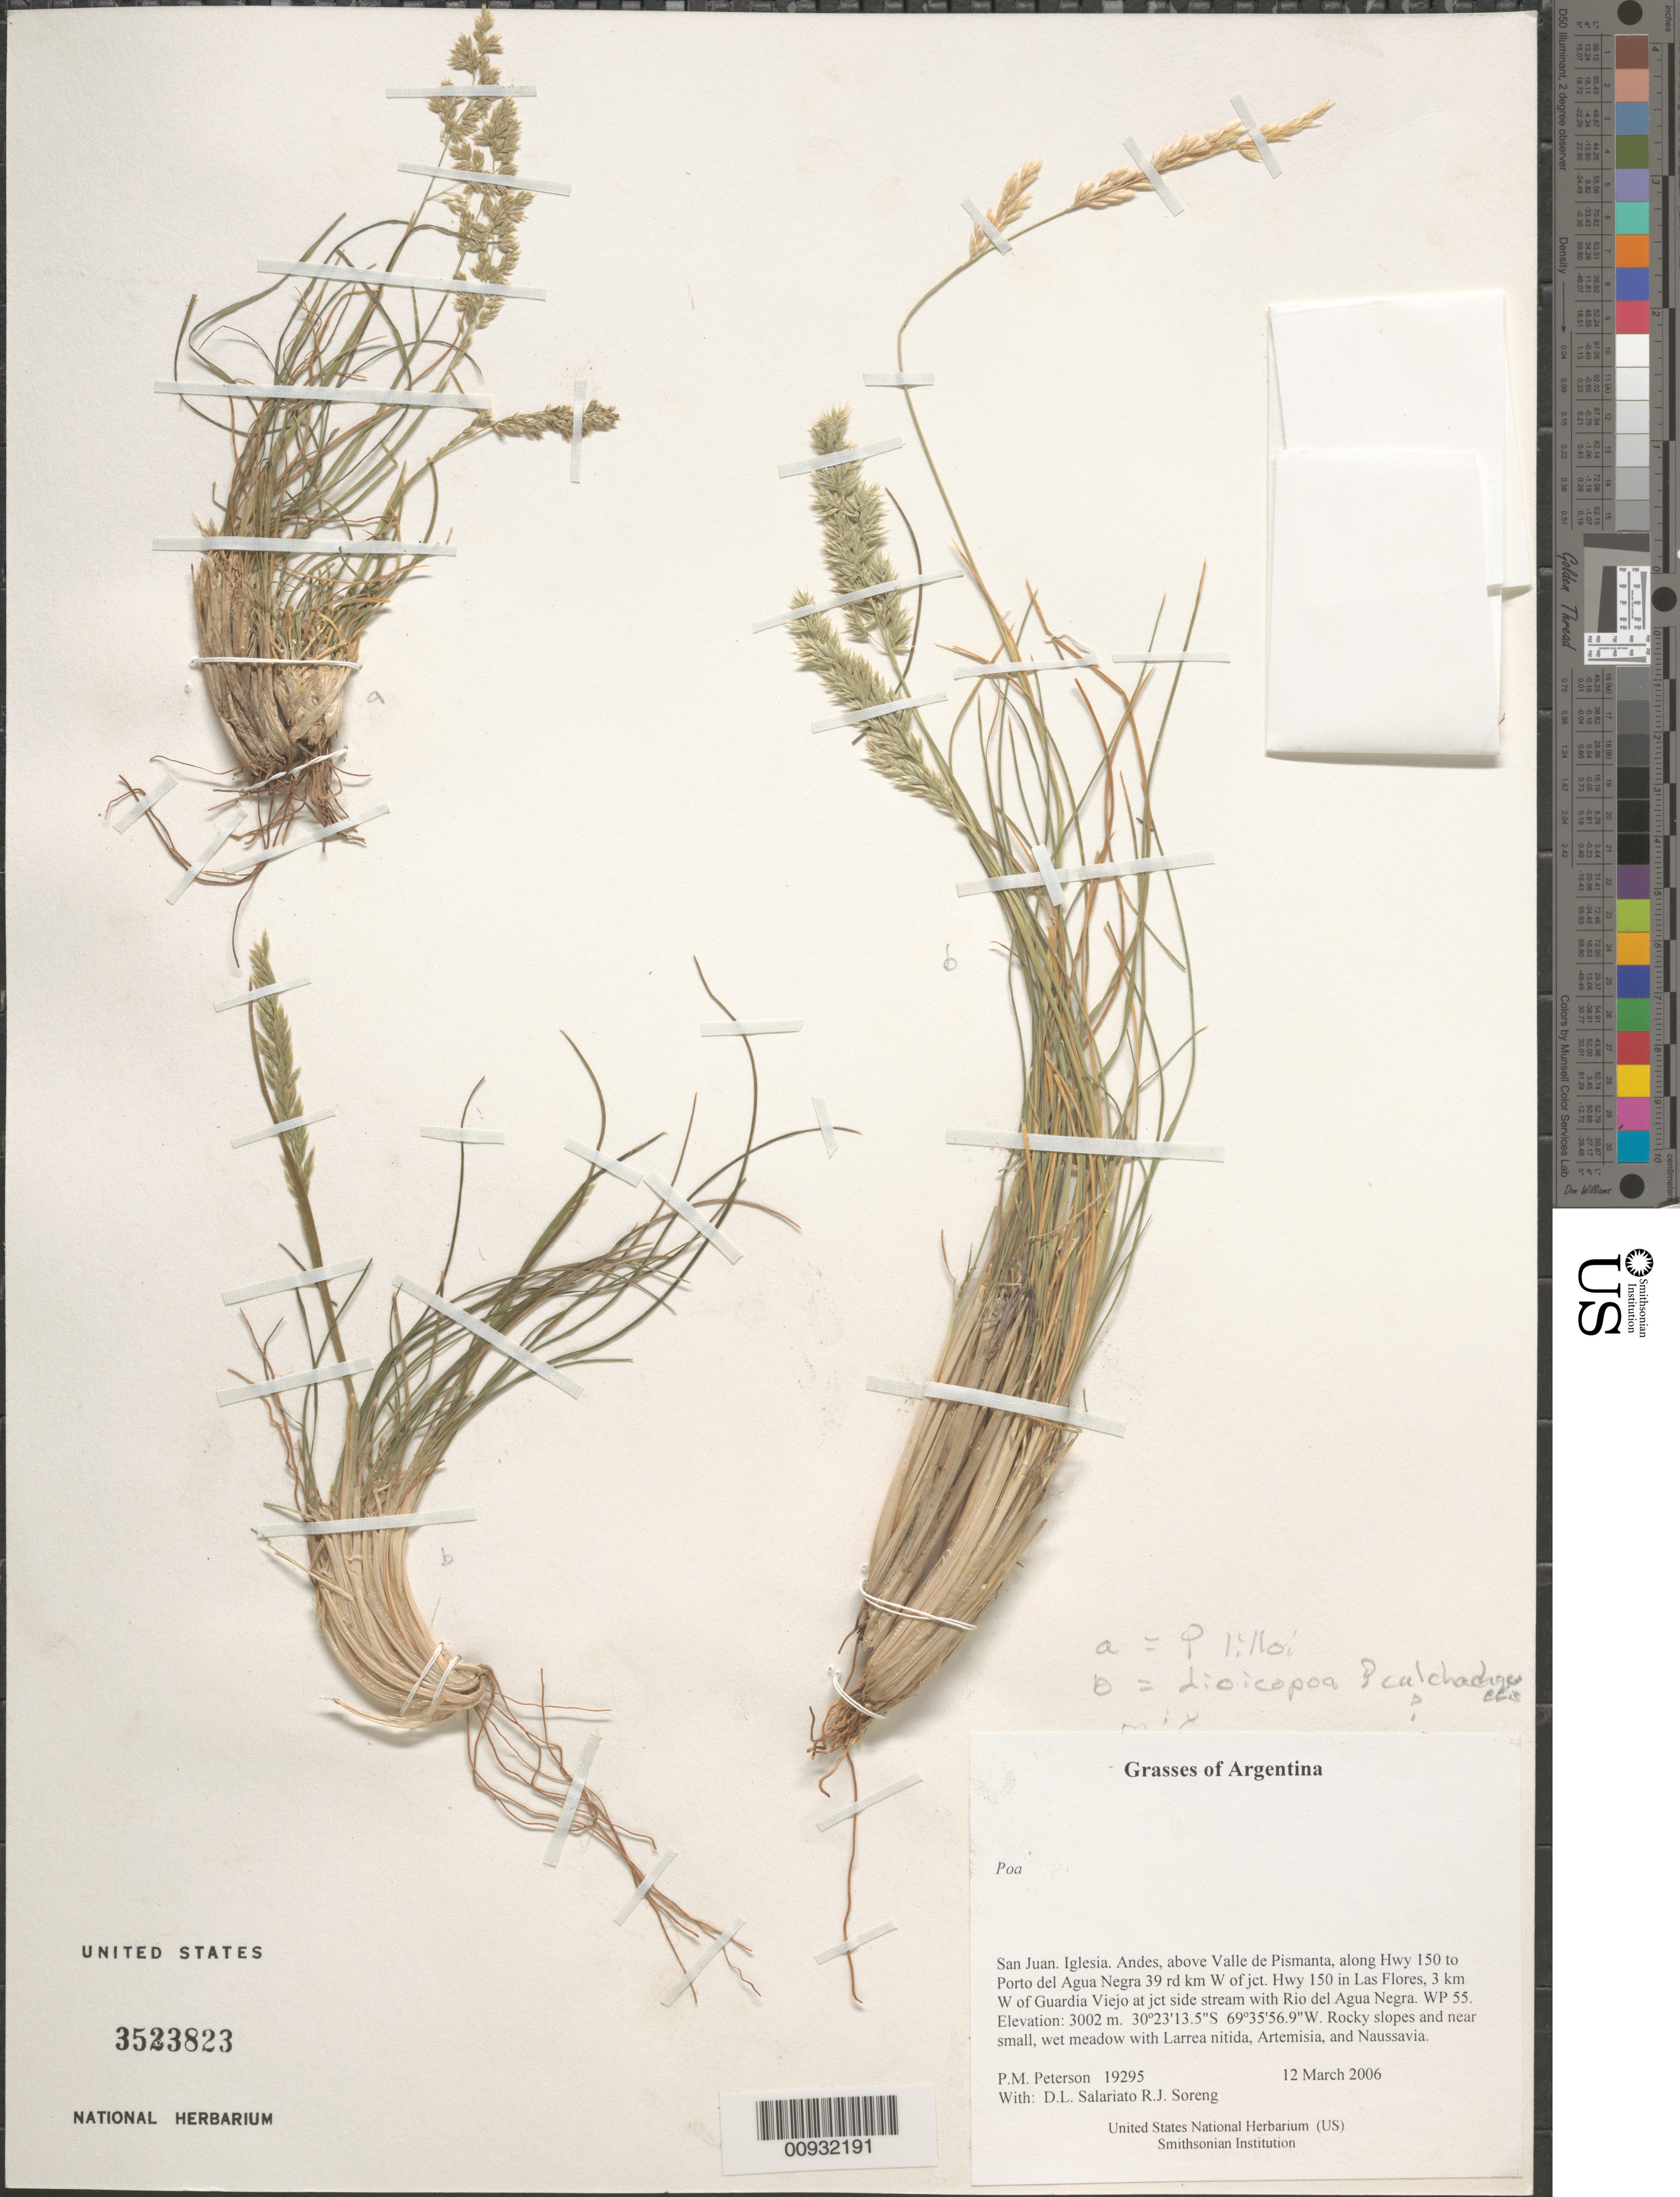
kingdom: Plantae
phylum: Tracheophyta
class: Liliopsida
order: Poales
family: Poaceae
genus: Poa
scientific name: Poa lilloi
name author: Hack.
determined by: Soreng, Robert J., Research Associate (BOT), Smithsonian Institution - National Museum of Natural History (UNITED STATES)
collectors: P. M. Peterson, R. J. Soreng, D. Salariato & A. Panizza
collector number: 19295-a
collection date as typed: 12 Mar 2006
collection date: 2006-03-12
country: Argentina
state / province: San Juan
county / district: Iglesia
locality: Andes, above Valle de Pismanta, along Hwy 150 to Porto del Agua Negra 39 rd km W of jct. Hwy 150 in Las Flores, 3 km W of Guardia Viejo at jct side stream with Rio del Agua Negra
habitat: Rocky slopes and near small, wet meadow with Larrea nitida, Artemisia, and Naussavia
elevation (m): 3002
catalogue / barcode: US 3523823